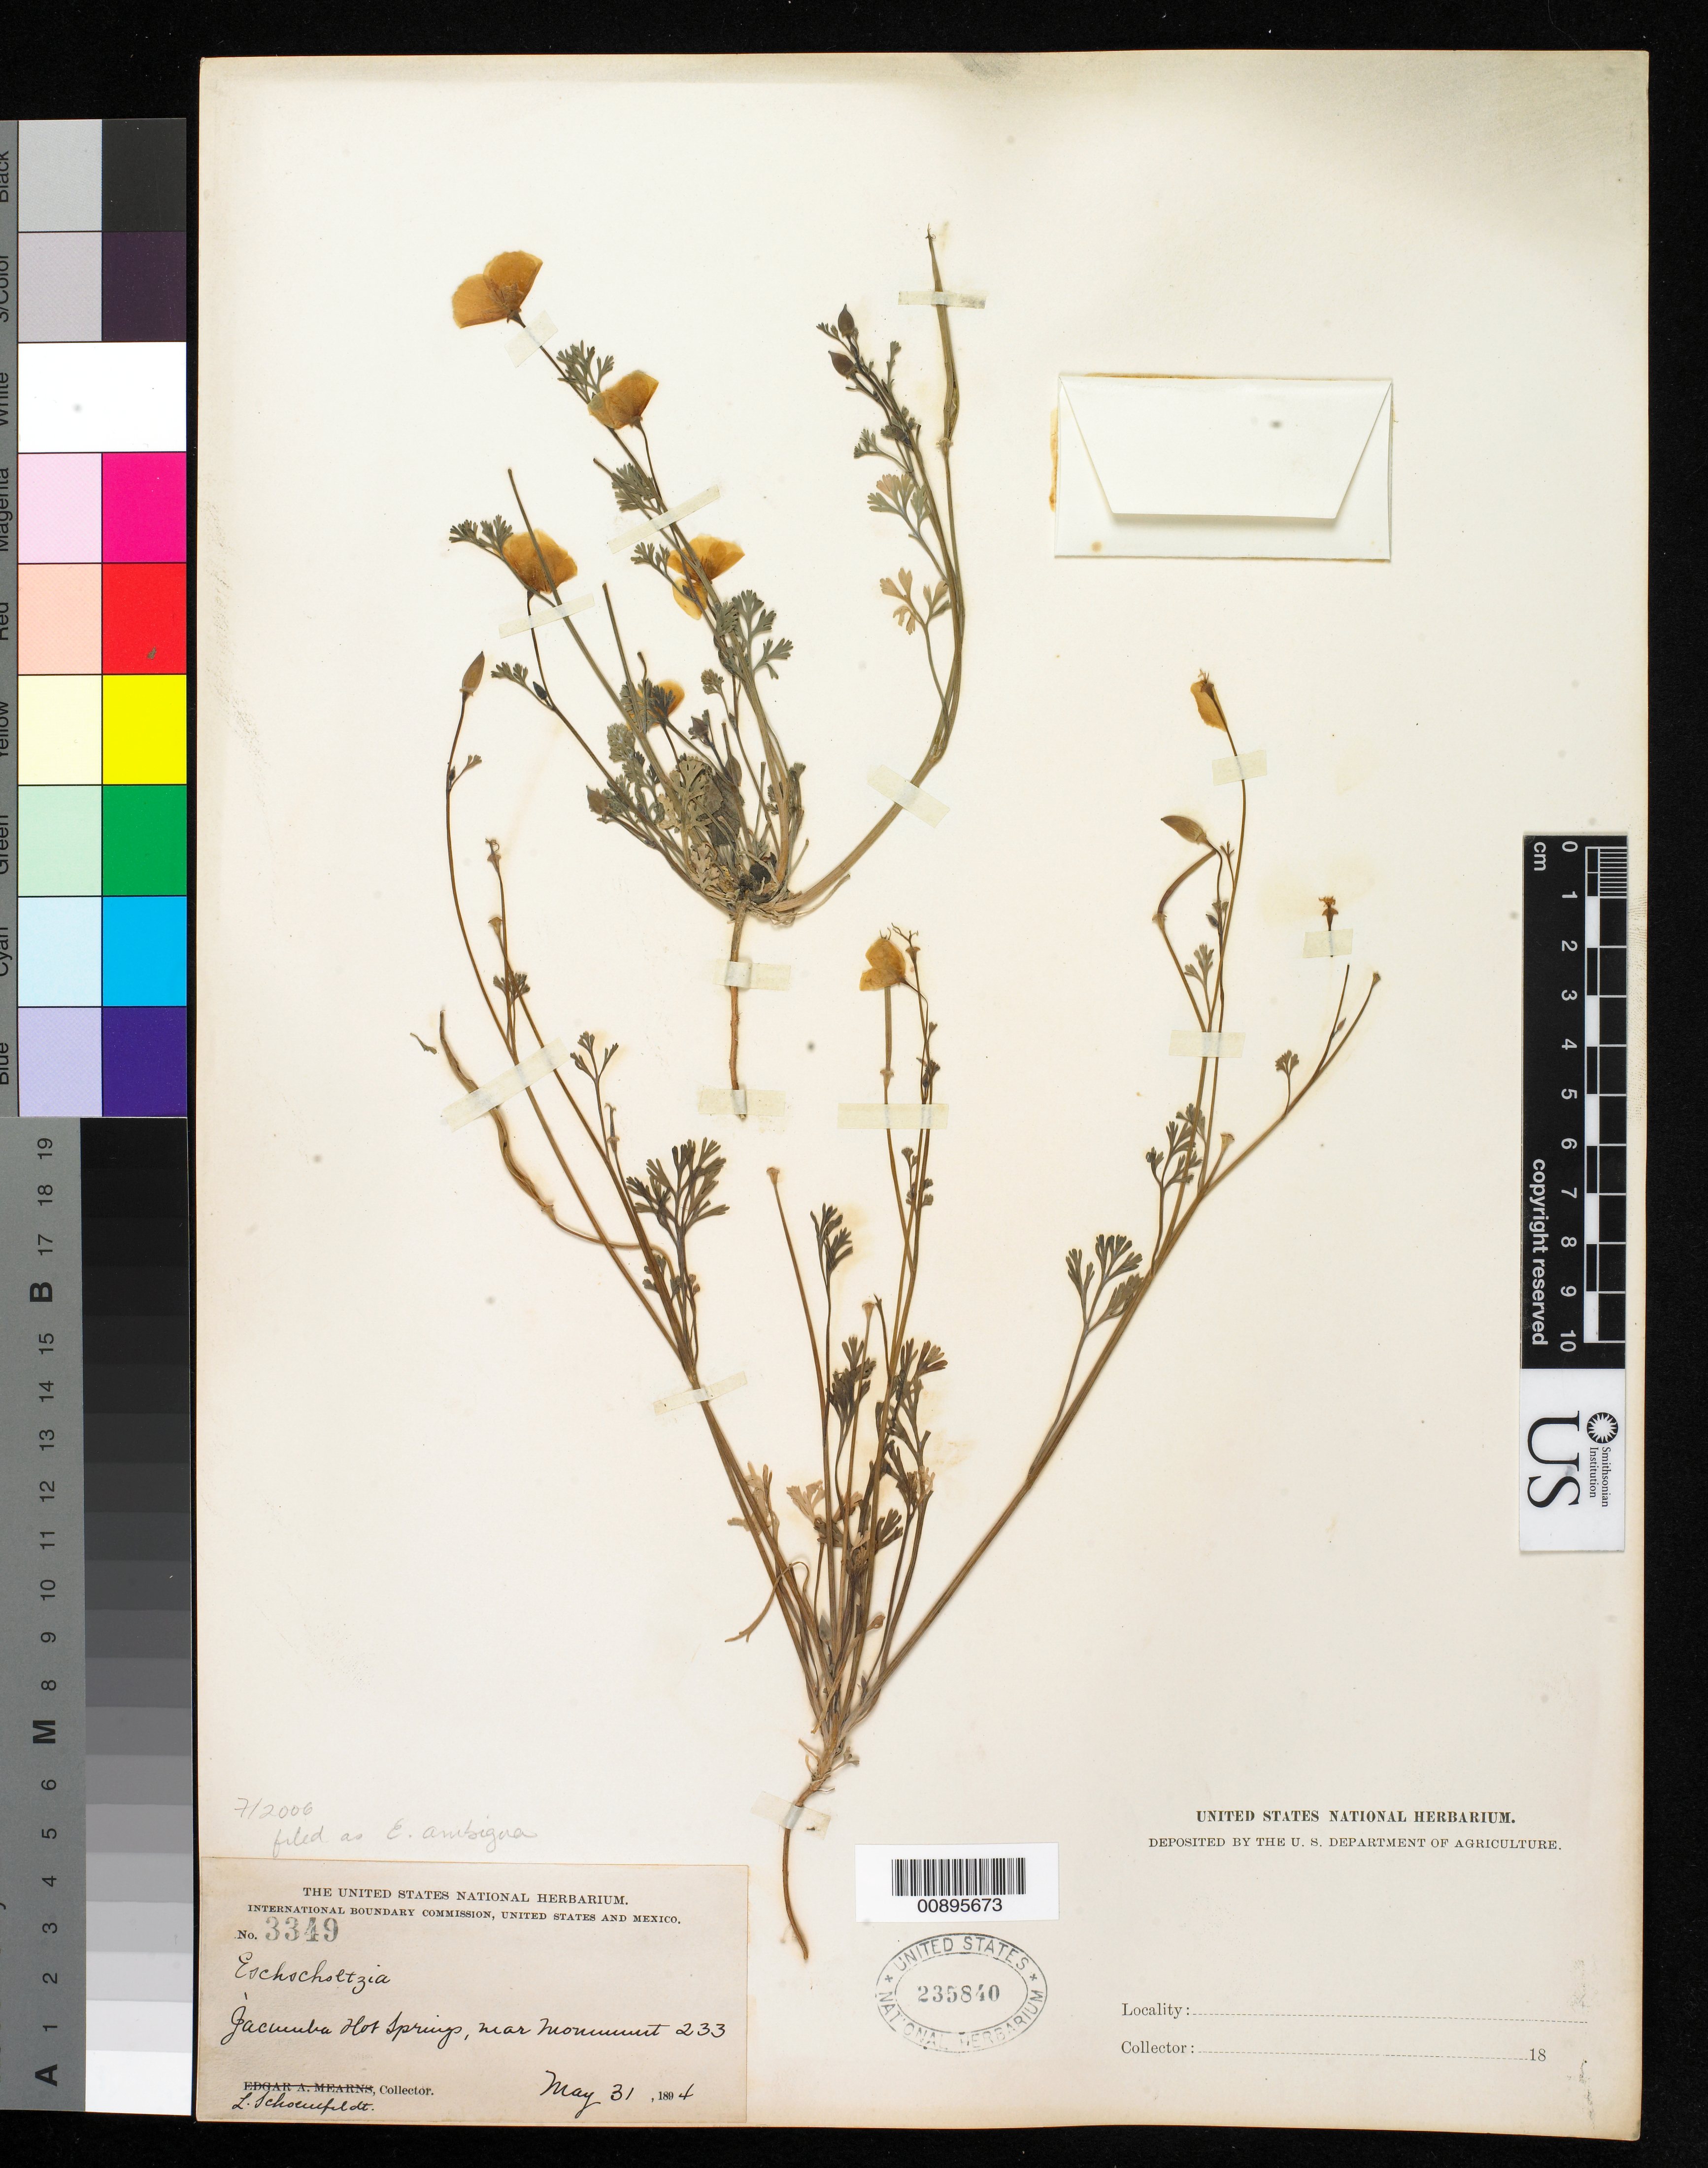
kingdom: Plantae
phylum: Tracheophyta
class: Magnoliopsida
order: Ranunculales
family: Papaveraceae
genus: Eschscholzia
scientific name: Eschscholzia ambigua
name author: Greene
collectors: L. Schoenfeldt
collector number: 3349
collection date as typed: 31 May 1894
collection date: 1894-05-31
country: United States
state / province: California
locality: Jacumba Hot Springs, near Monument 233.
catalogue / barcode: US 235840